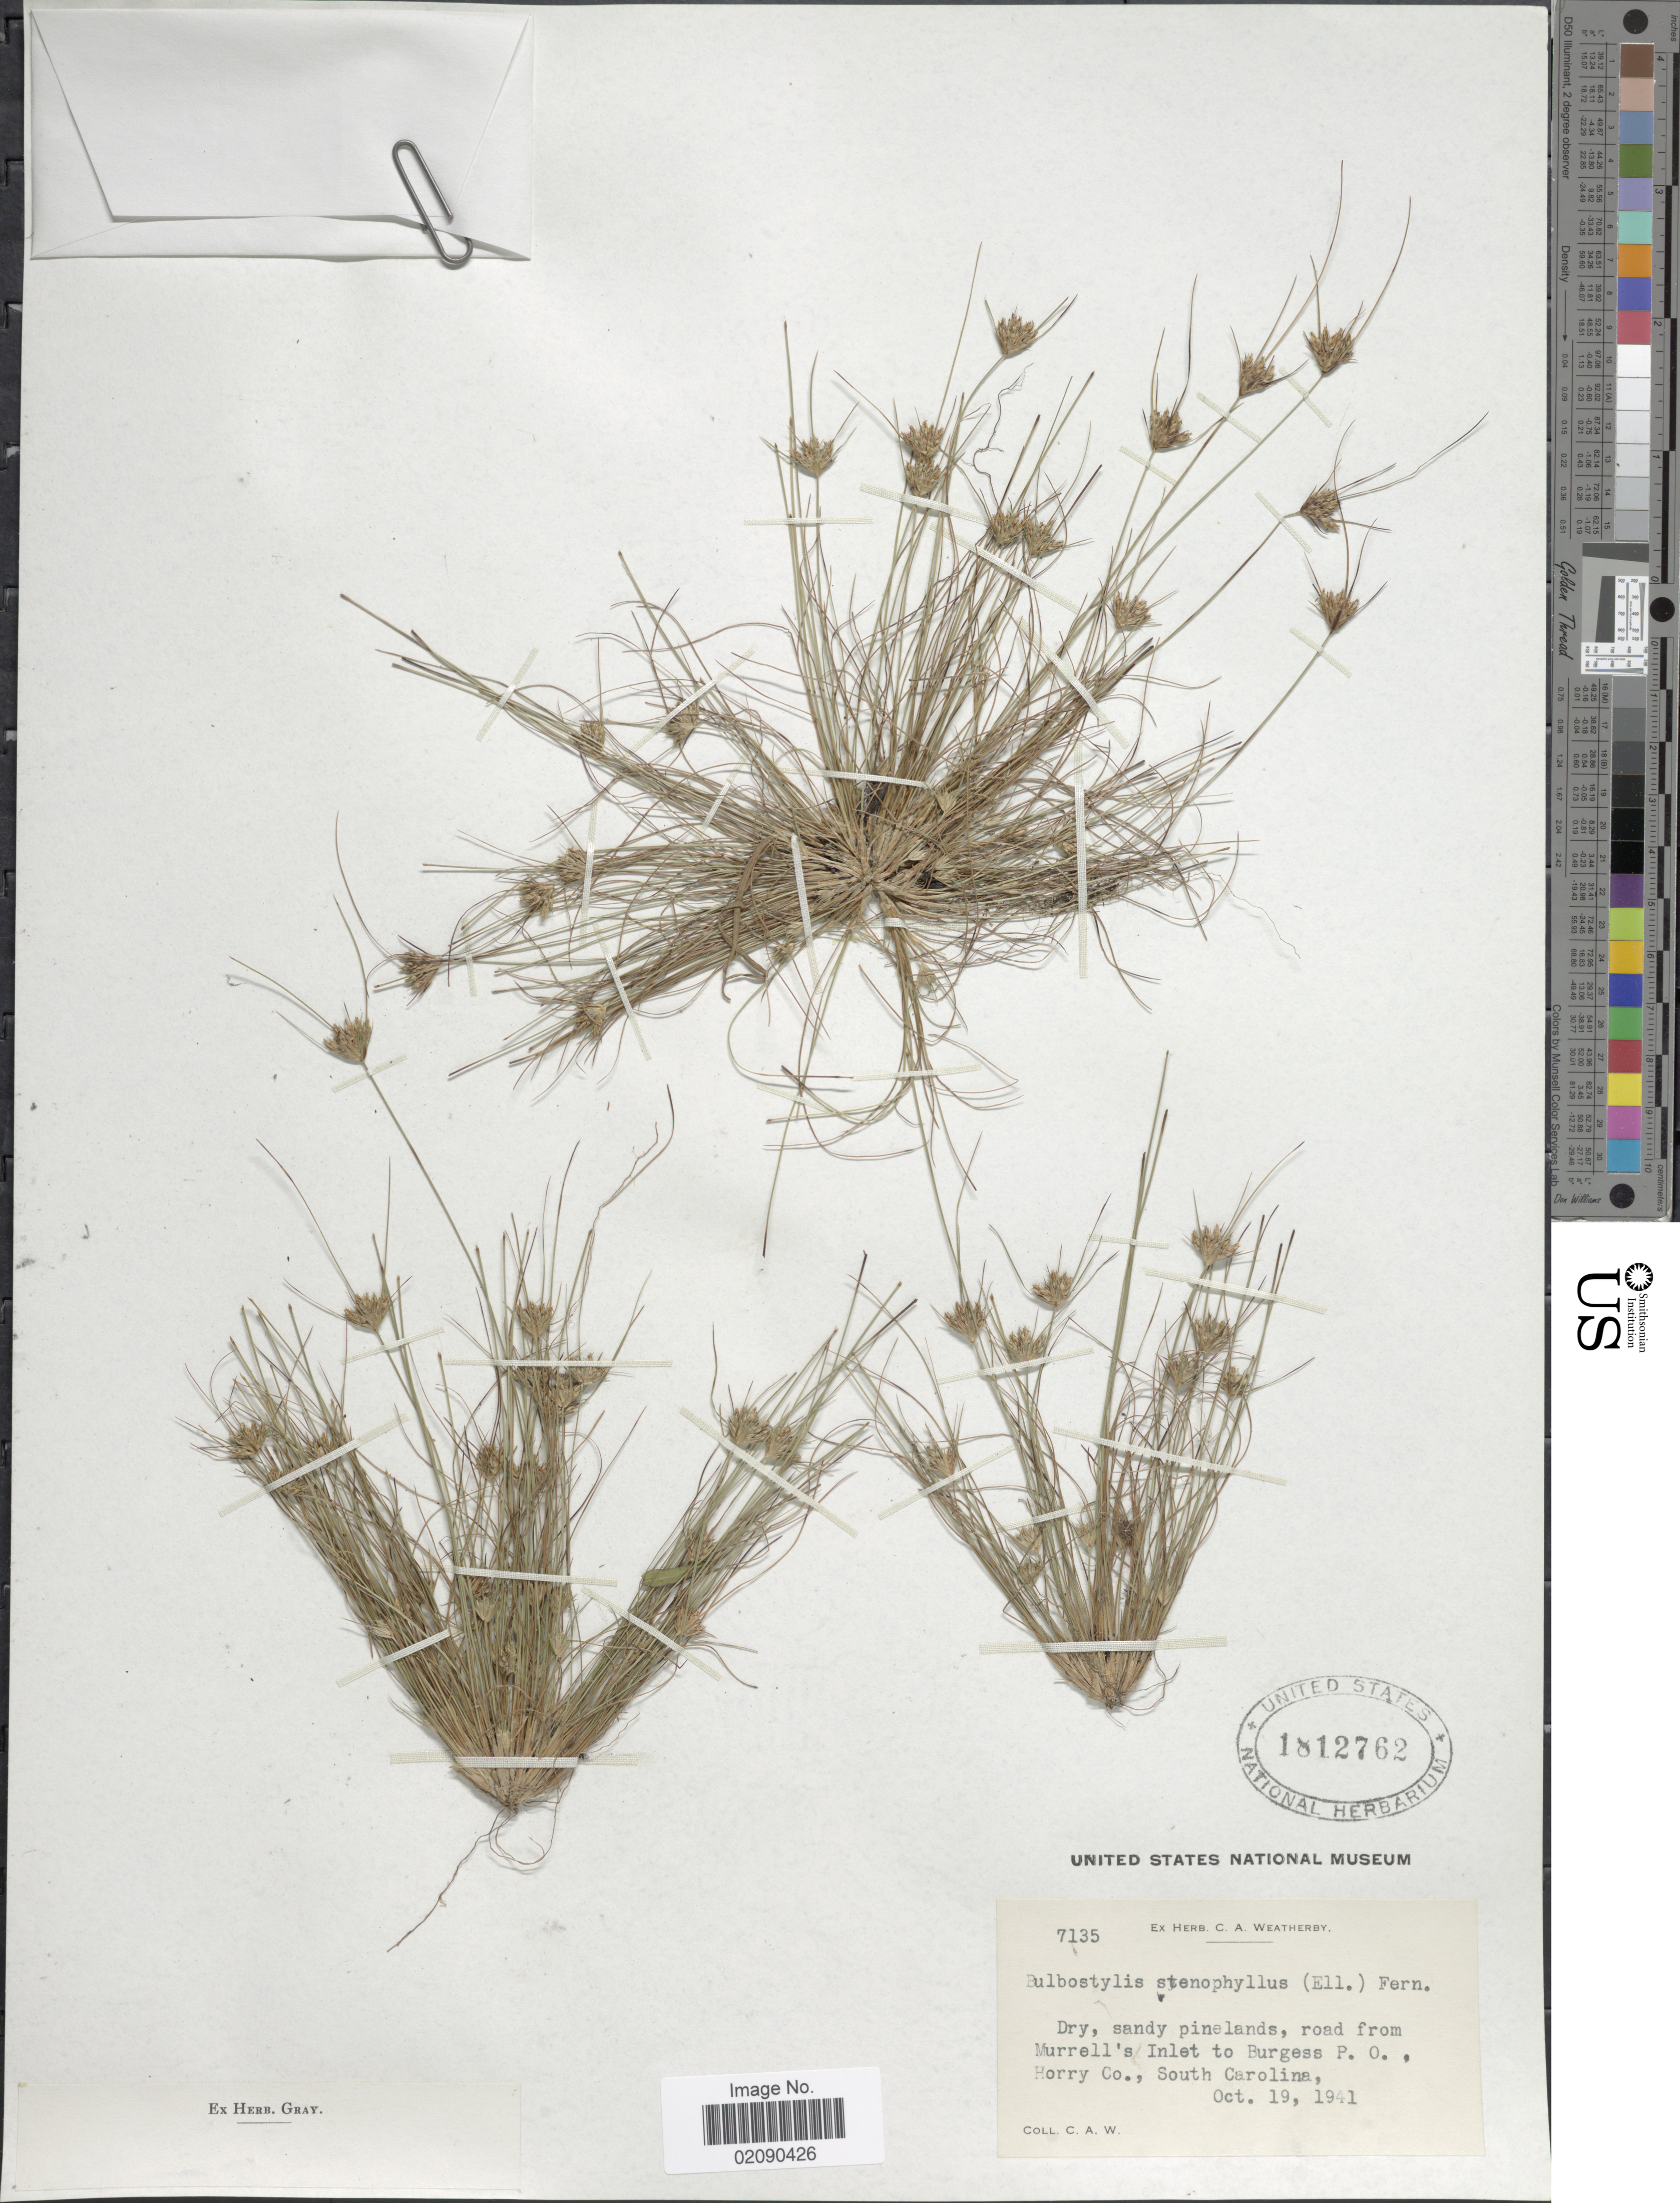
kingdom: Plantae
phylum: Tracheophyta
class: Liliopsida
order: Poales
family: Cyperaceae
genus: Bulbostylis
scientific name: Bulbostylis stenophylla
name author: (Elliott) C.B. Clarke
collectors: C. A. Weatherby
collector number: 7135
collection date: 1941-10-19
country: United States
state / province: South Carolina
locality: Dry, sandy pinelands, road from Murrell's Inlet to Burgess P.O., Horry Co.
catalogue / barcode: US 1812762